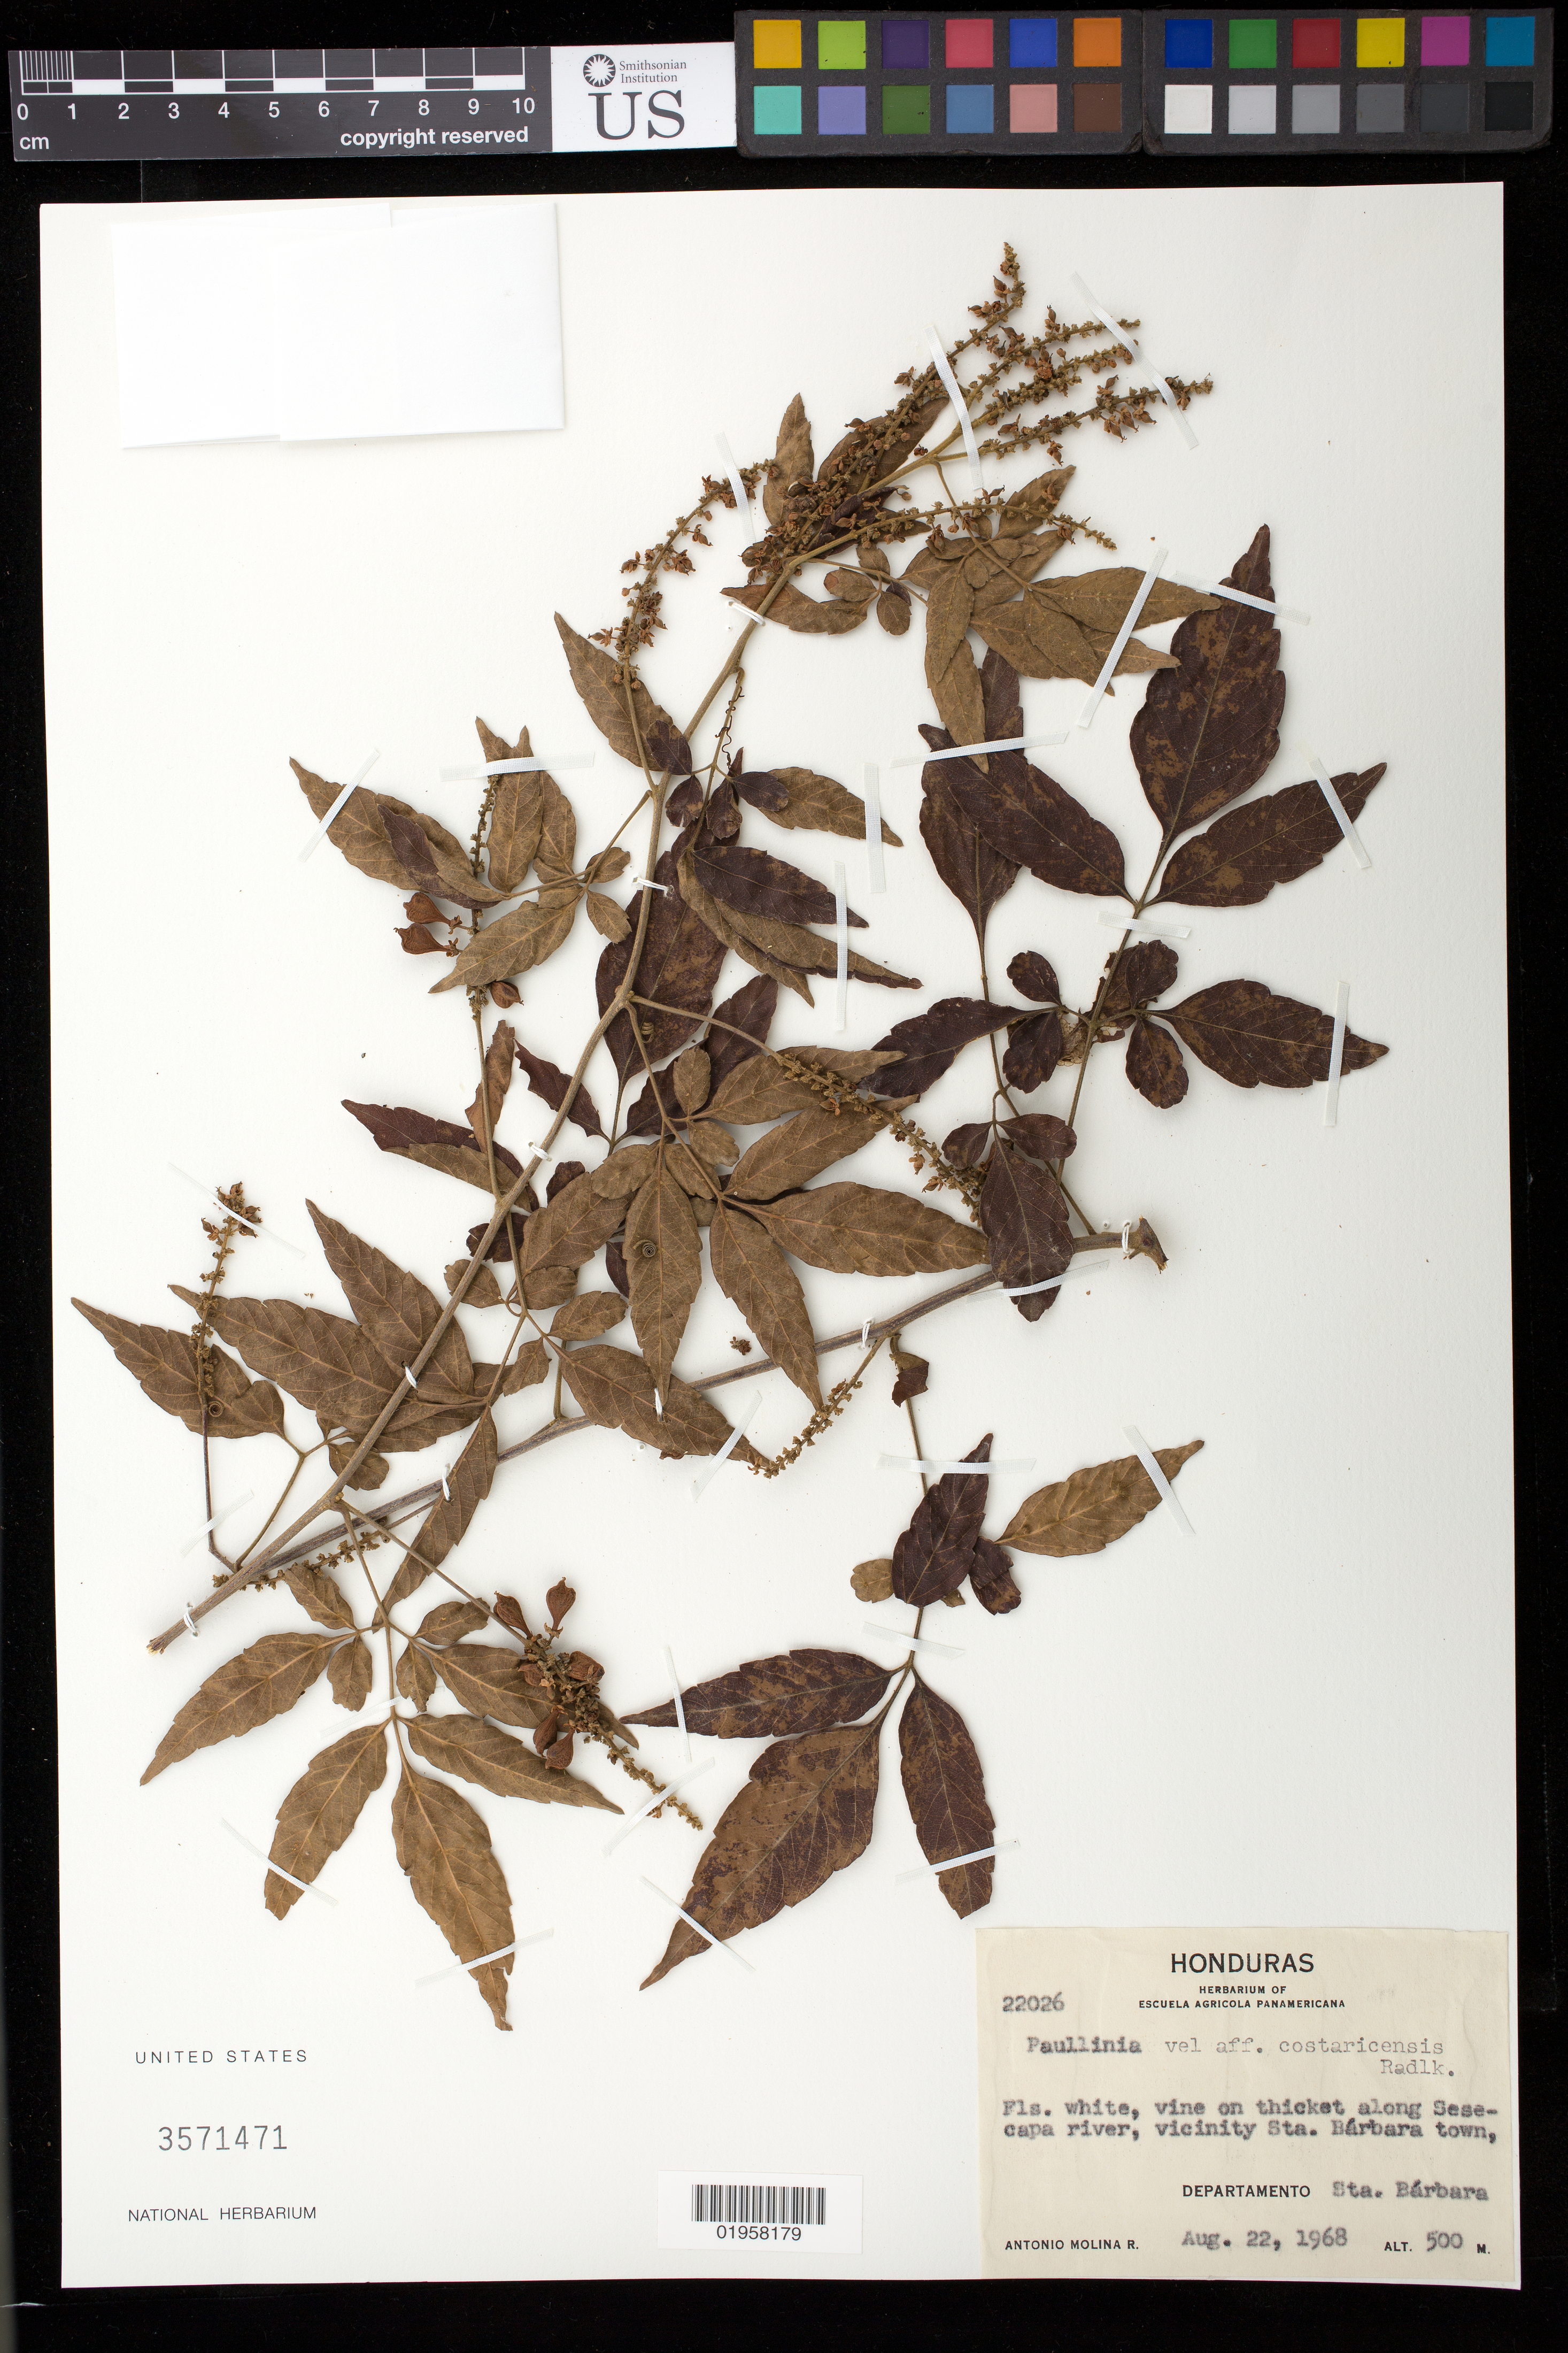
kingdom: Plantae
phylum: Tracheophyta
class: Magnoliopsida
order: Sapindales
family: Sapindaceae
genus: Paullinia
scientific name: Paullinia fuscescens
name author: Kunth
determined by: Acevedo-Rodriguez, P., (US), Smithsonian Institution - National Museum of Natural History (UNITED STATES)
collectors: A. Molina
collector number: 22026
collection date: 1968-08-22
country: Honduras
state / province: Santa Bárbara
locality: Santa Bárbara town vicinity, along Sesecapa River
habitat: On thicket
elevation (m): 500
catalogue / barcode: US 3571471